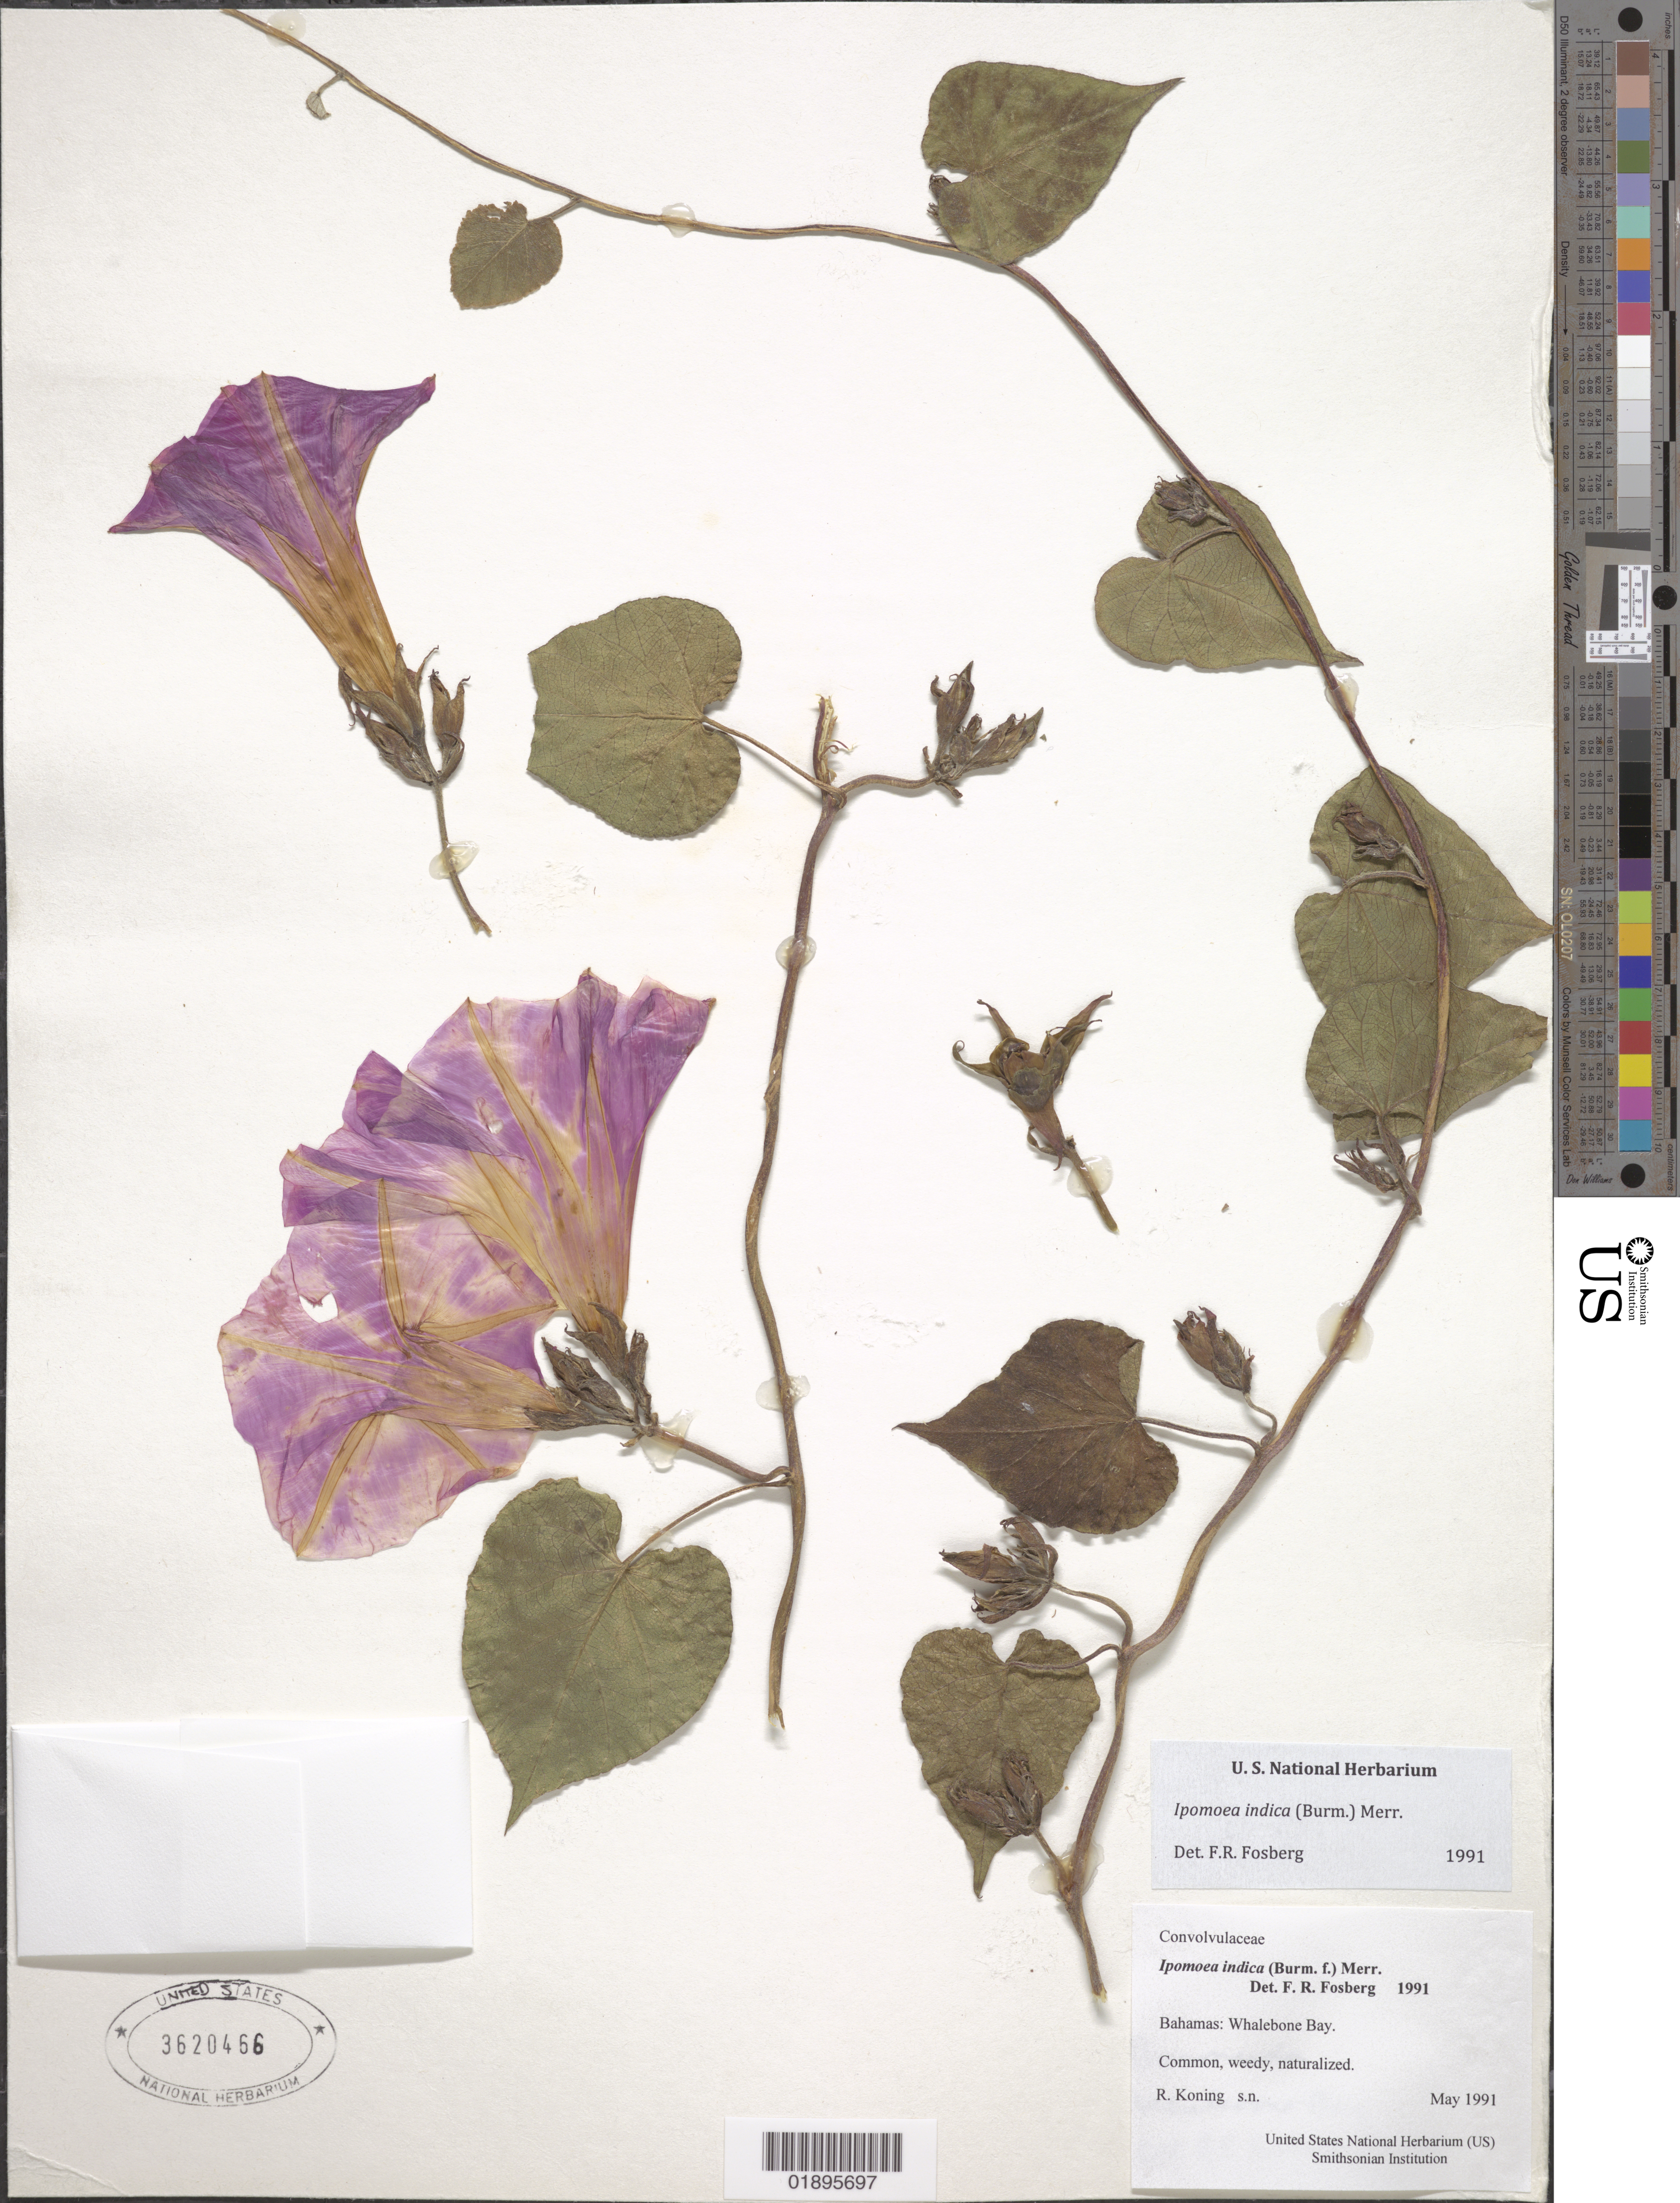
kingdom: Plantae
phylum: Tracheophyta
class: Magnoliopsida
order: Solanales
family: Convolvulaceae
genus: Ipomoea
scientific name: Ipomoea indica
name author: (Burm.) Merr.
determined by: Fosberg, F. R.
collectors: R. Koning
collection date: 1991-05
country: Bahamas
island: St. George's Island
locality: Whalebone Bay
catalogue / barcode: US 3620466